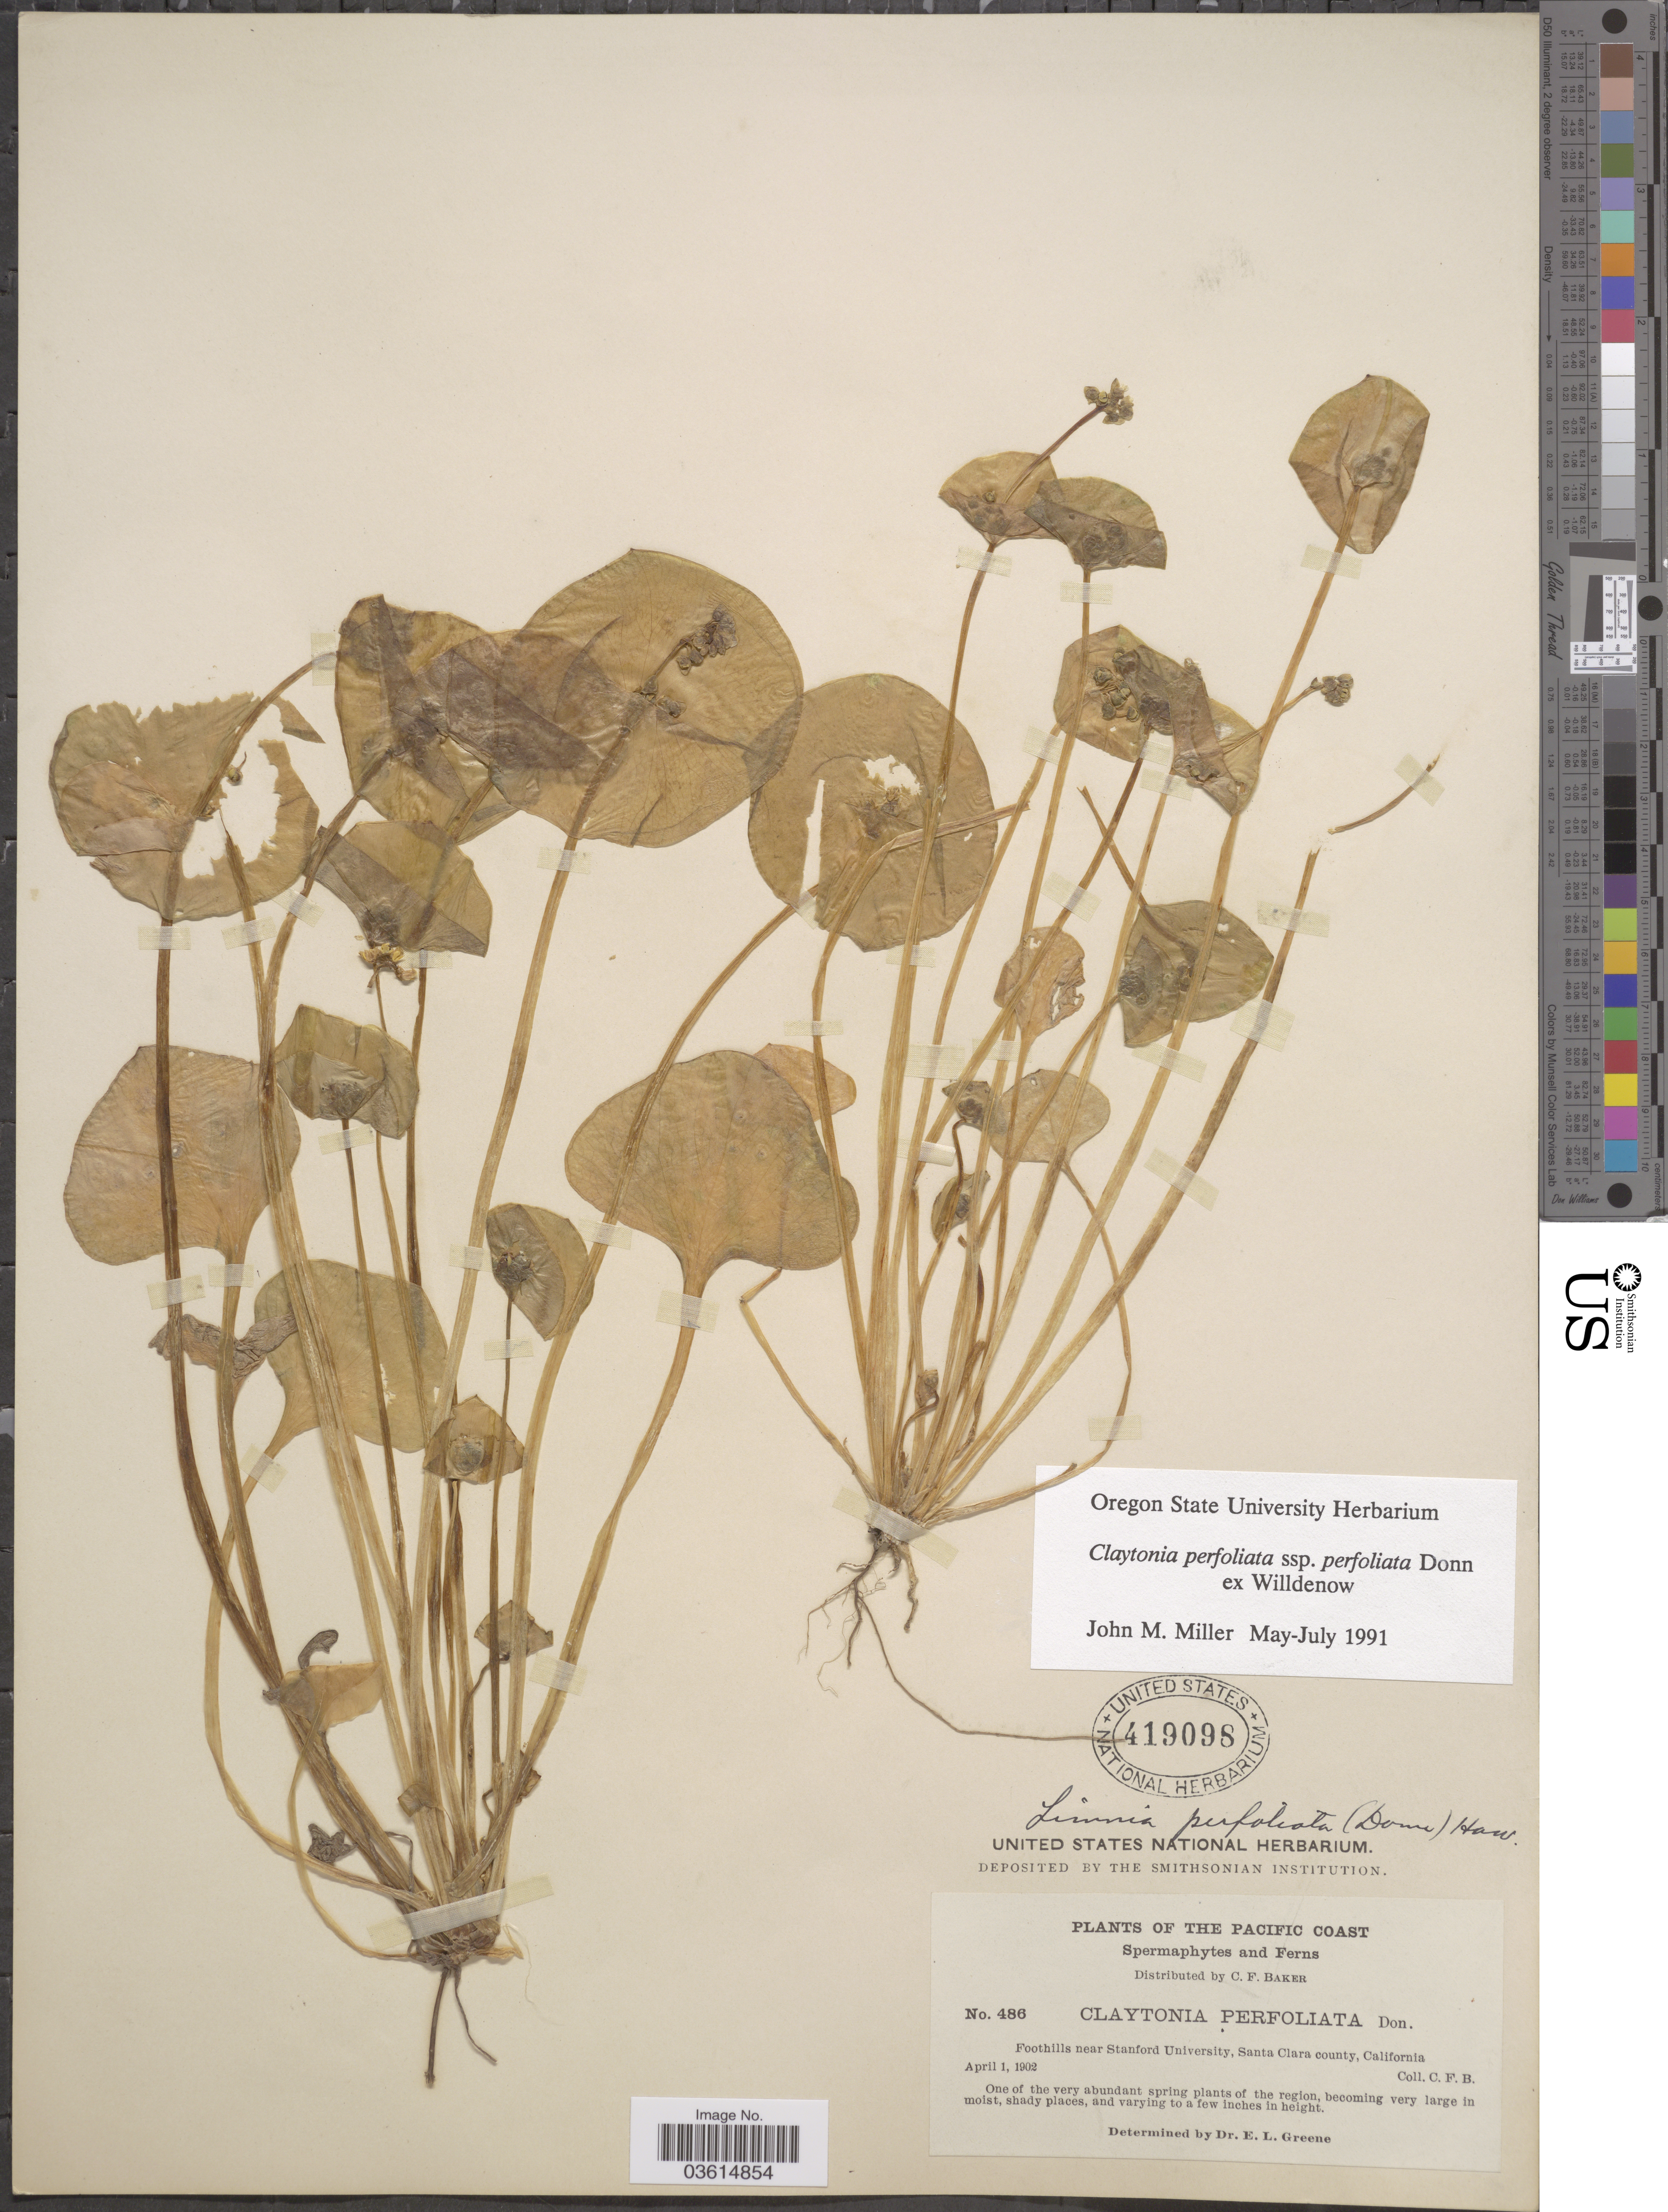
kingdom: Plantae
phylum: Tracheophyta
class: Magnoliopsida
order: Caryophyllales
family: Montiaceae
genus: Claytonia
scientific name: Claytonia perfoliata subsp. perfoliata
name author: Donn ex Willd.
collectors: C. F. Baker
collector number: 486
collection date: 1902-04-01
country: United States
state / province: California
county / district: Santa Clara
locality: Pacific Coast. Foothills near Stanford University, Santa Clara county.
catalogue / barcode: US 419098